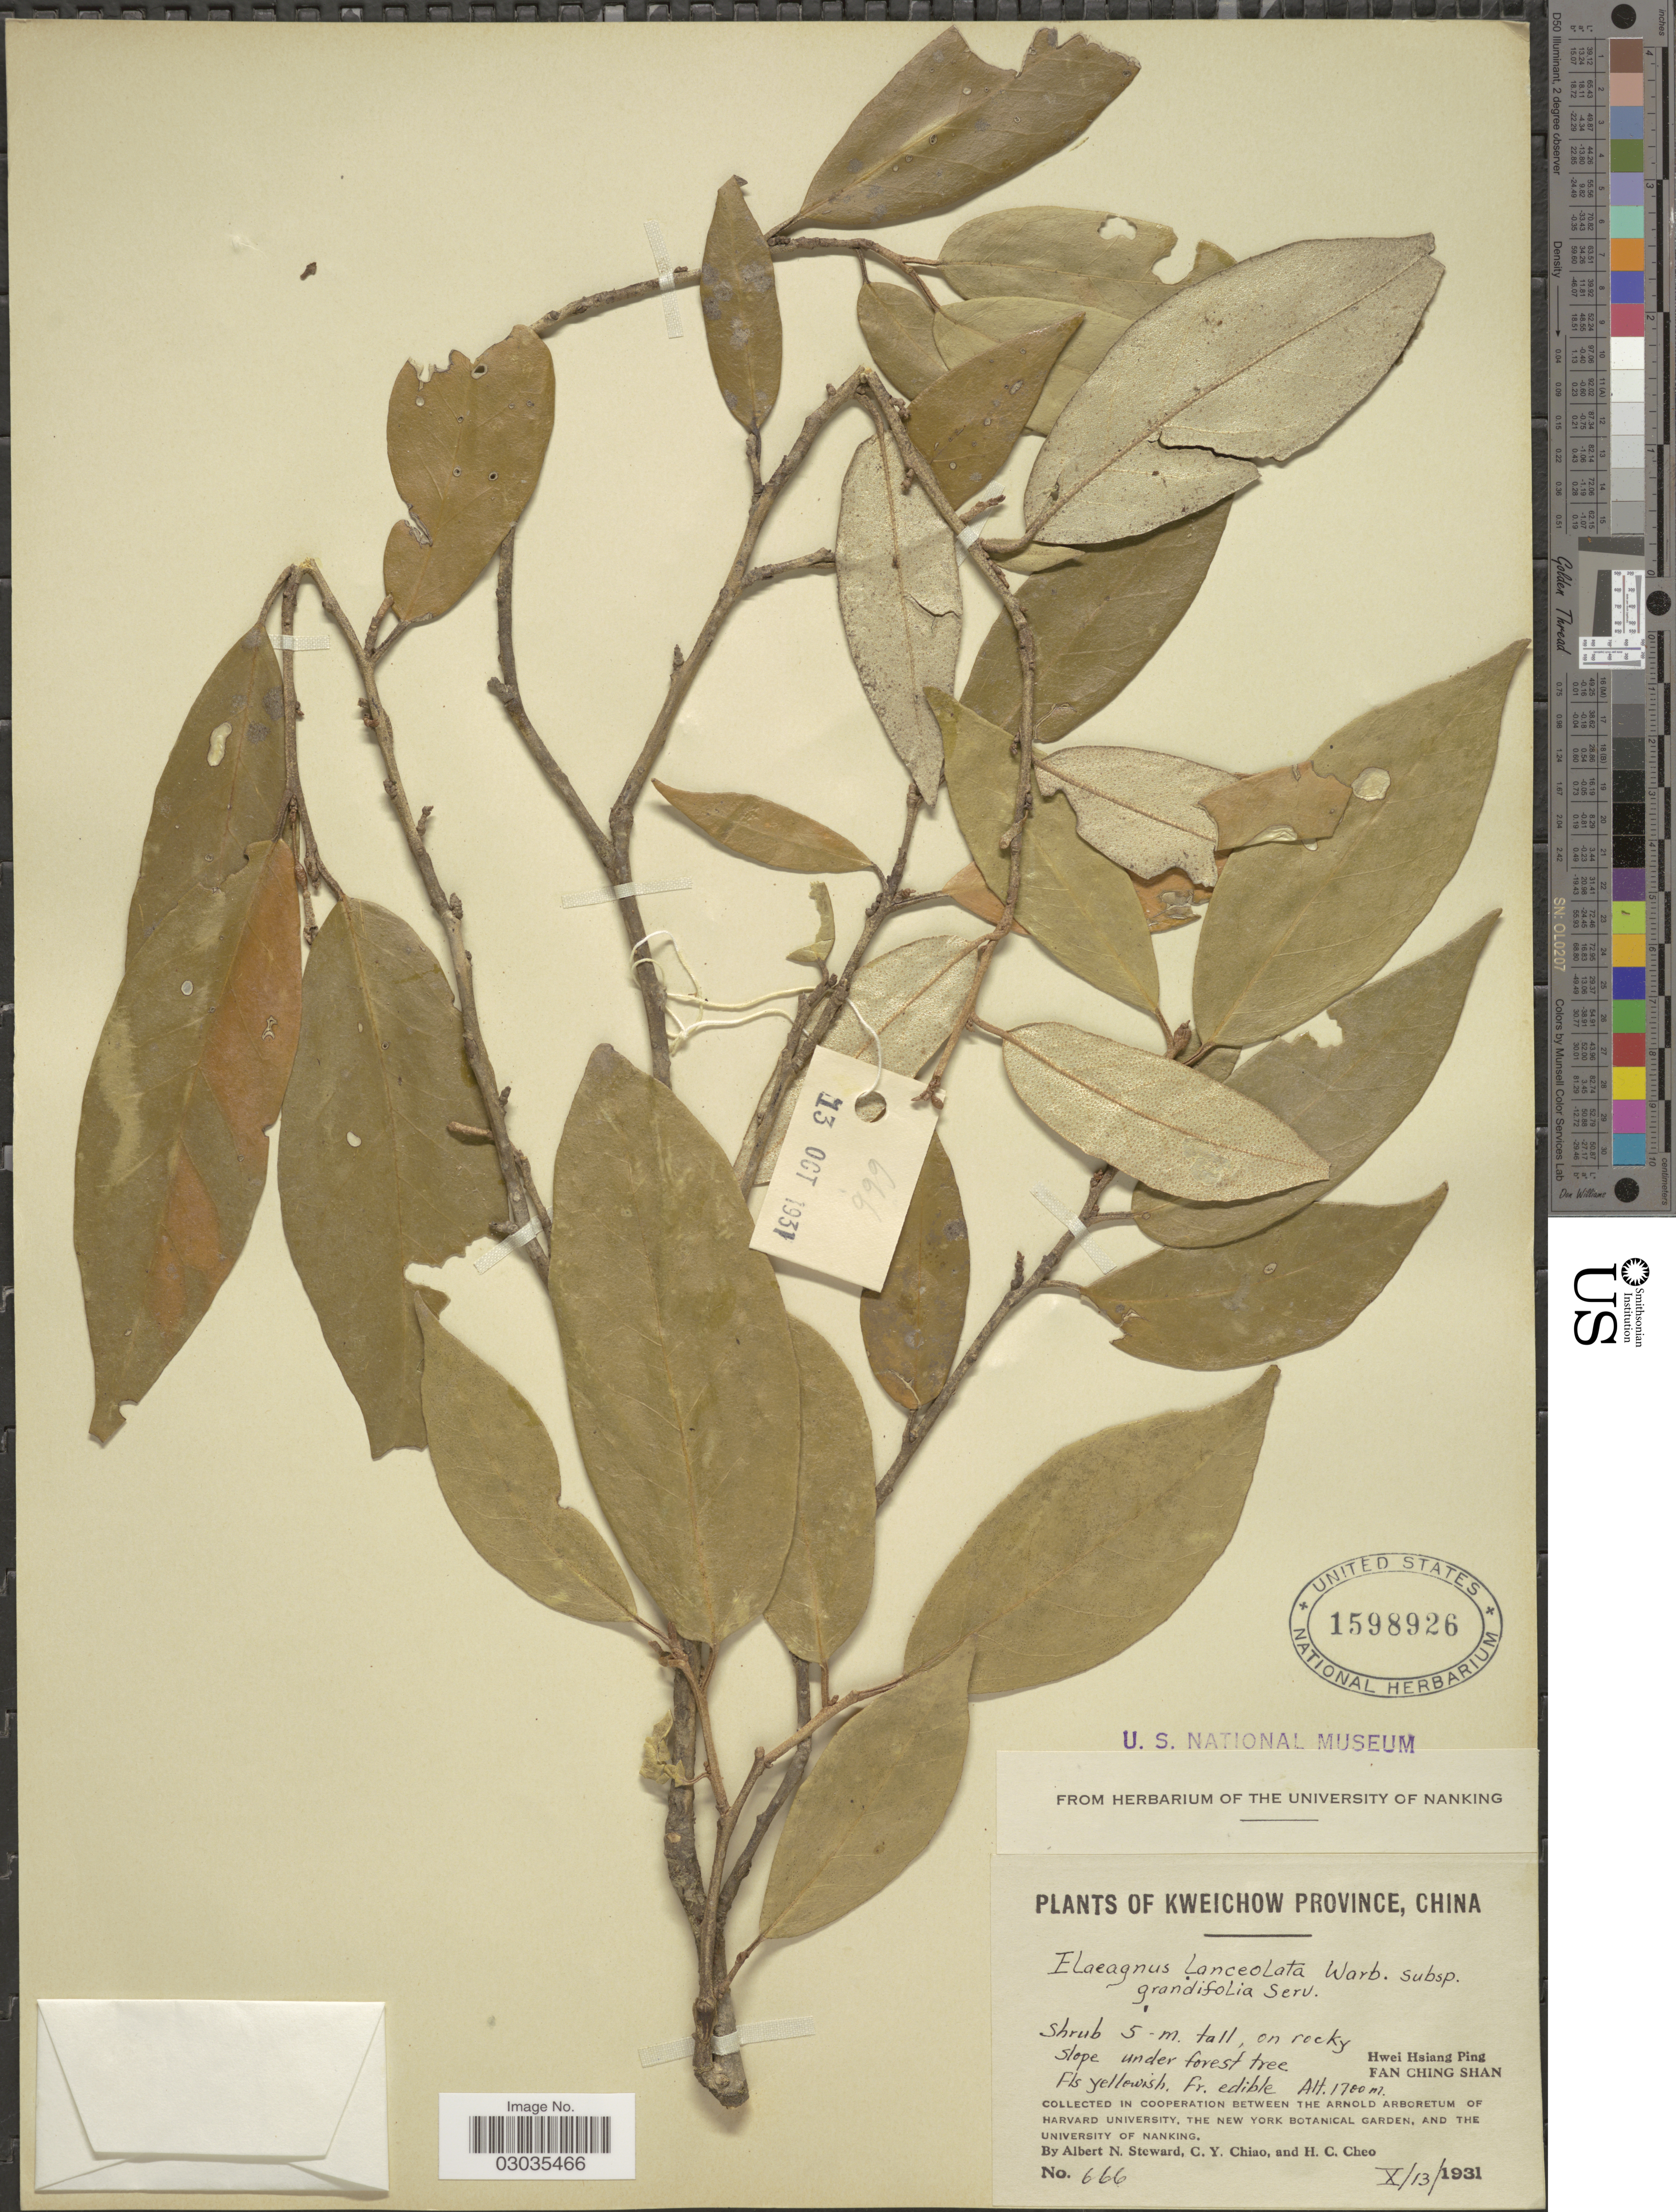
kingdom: Plantae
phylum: Tracheophyta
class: Magnoliopsida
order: Rosales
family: Elaeagnaceae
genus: Elaeagnus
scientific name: Elaeagnus lanceolata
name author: Warb.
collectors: A. N. Steward, C. Y. Chiao & H. Cheo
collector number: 666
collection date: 1931-10-13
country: China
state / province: Guizhou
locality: Kweichow Province. Hwei Hsiang Ping Fan Ching Shan.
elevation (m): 1700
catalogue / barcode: US 1598926